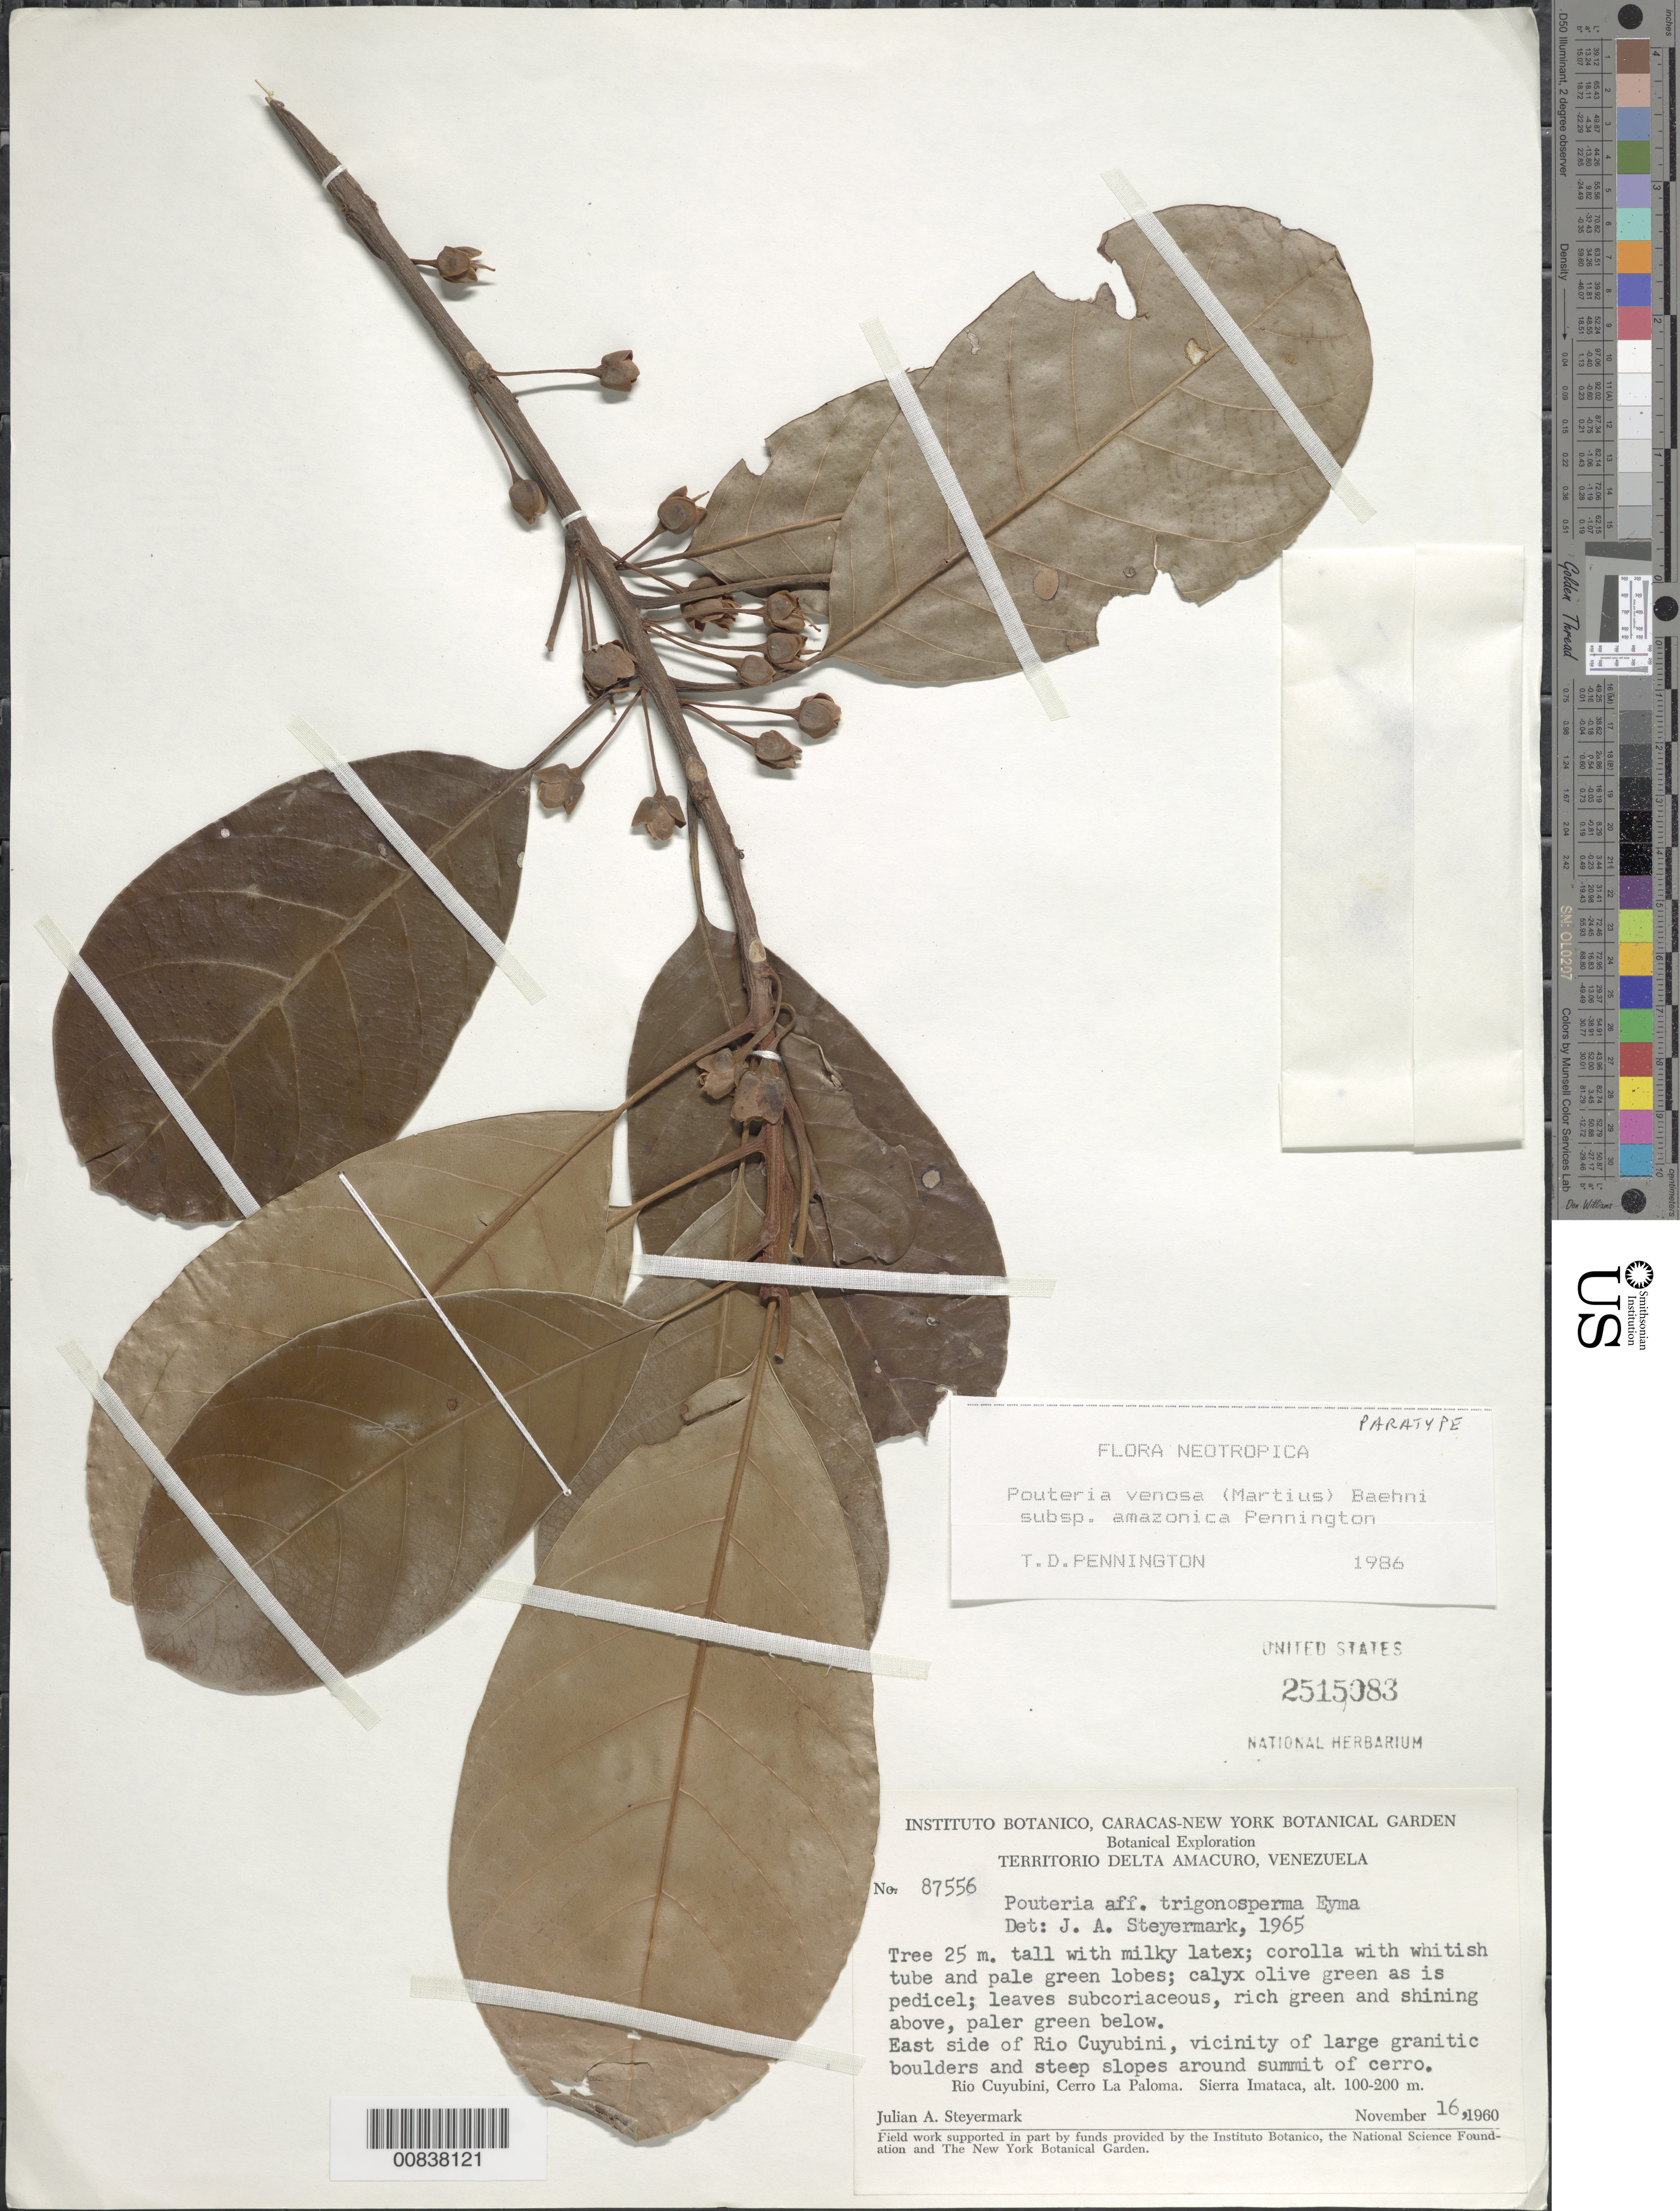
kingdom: Plantae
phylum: Tracheophyta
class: Magnoliopsida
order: Ericales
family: Sapotaceae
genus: Pouteria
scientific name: Pouteria venosa subsp. amazonica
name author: T.D. Penn.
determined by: Pennington, T. D., (K)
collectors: J. Steyermark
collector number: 87556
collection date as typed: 16-Nov-60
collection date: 1960-11-16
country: Venezuela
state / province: Delta Amacuro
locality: Río Cuyubini, E side; Cerro La Paloma, Sierra Imataca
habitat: Vic of large granitic boulders and steep slopes around summit of cerro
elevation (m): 100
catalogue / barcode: US 2515083